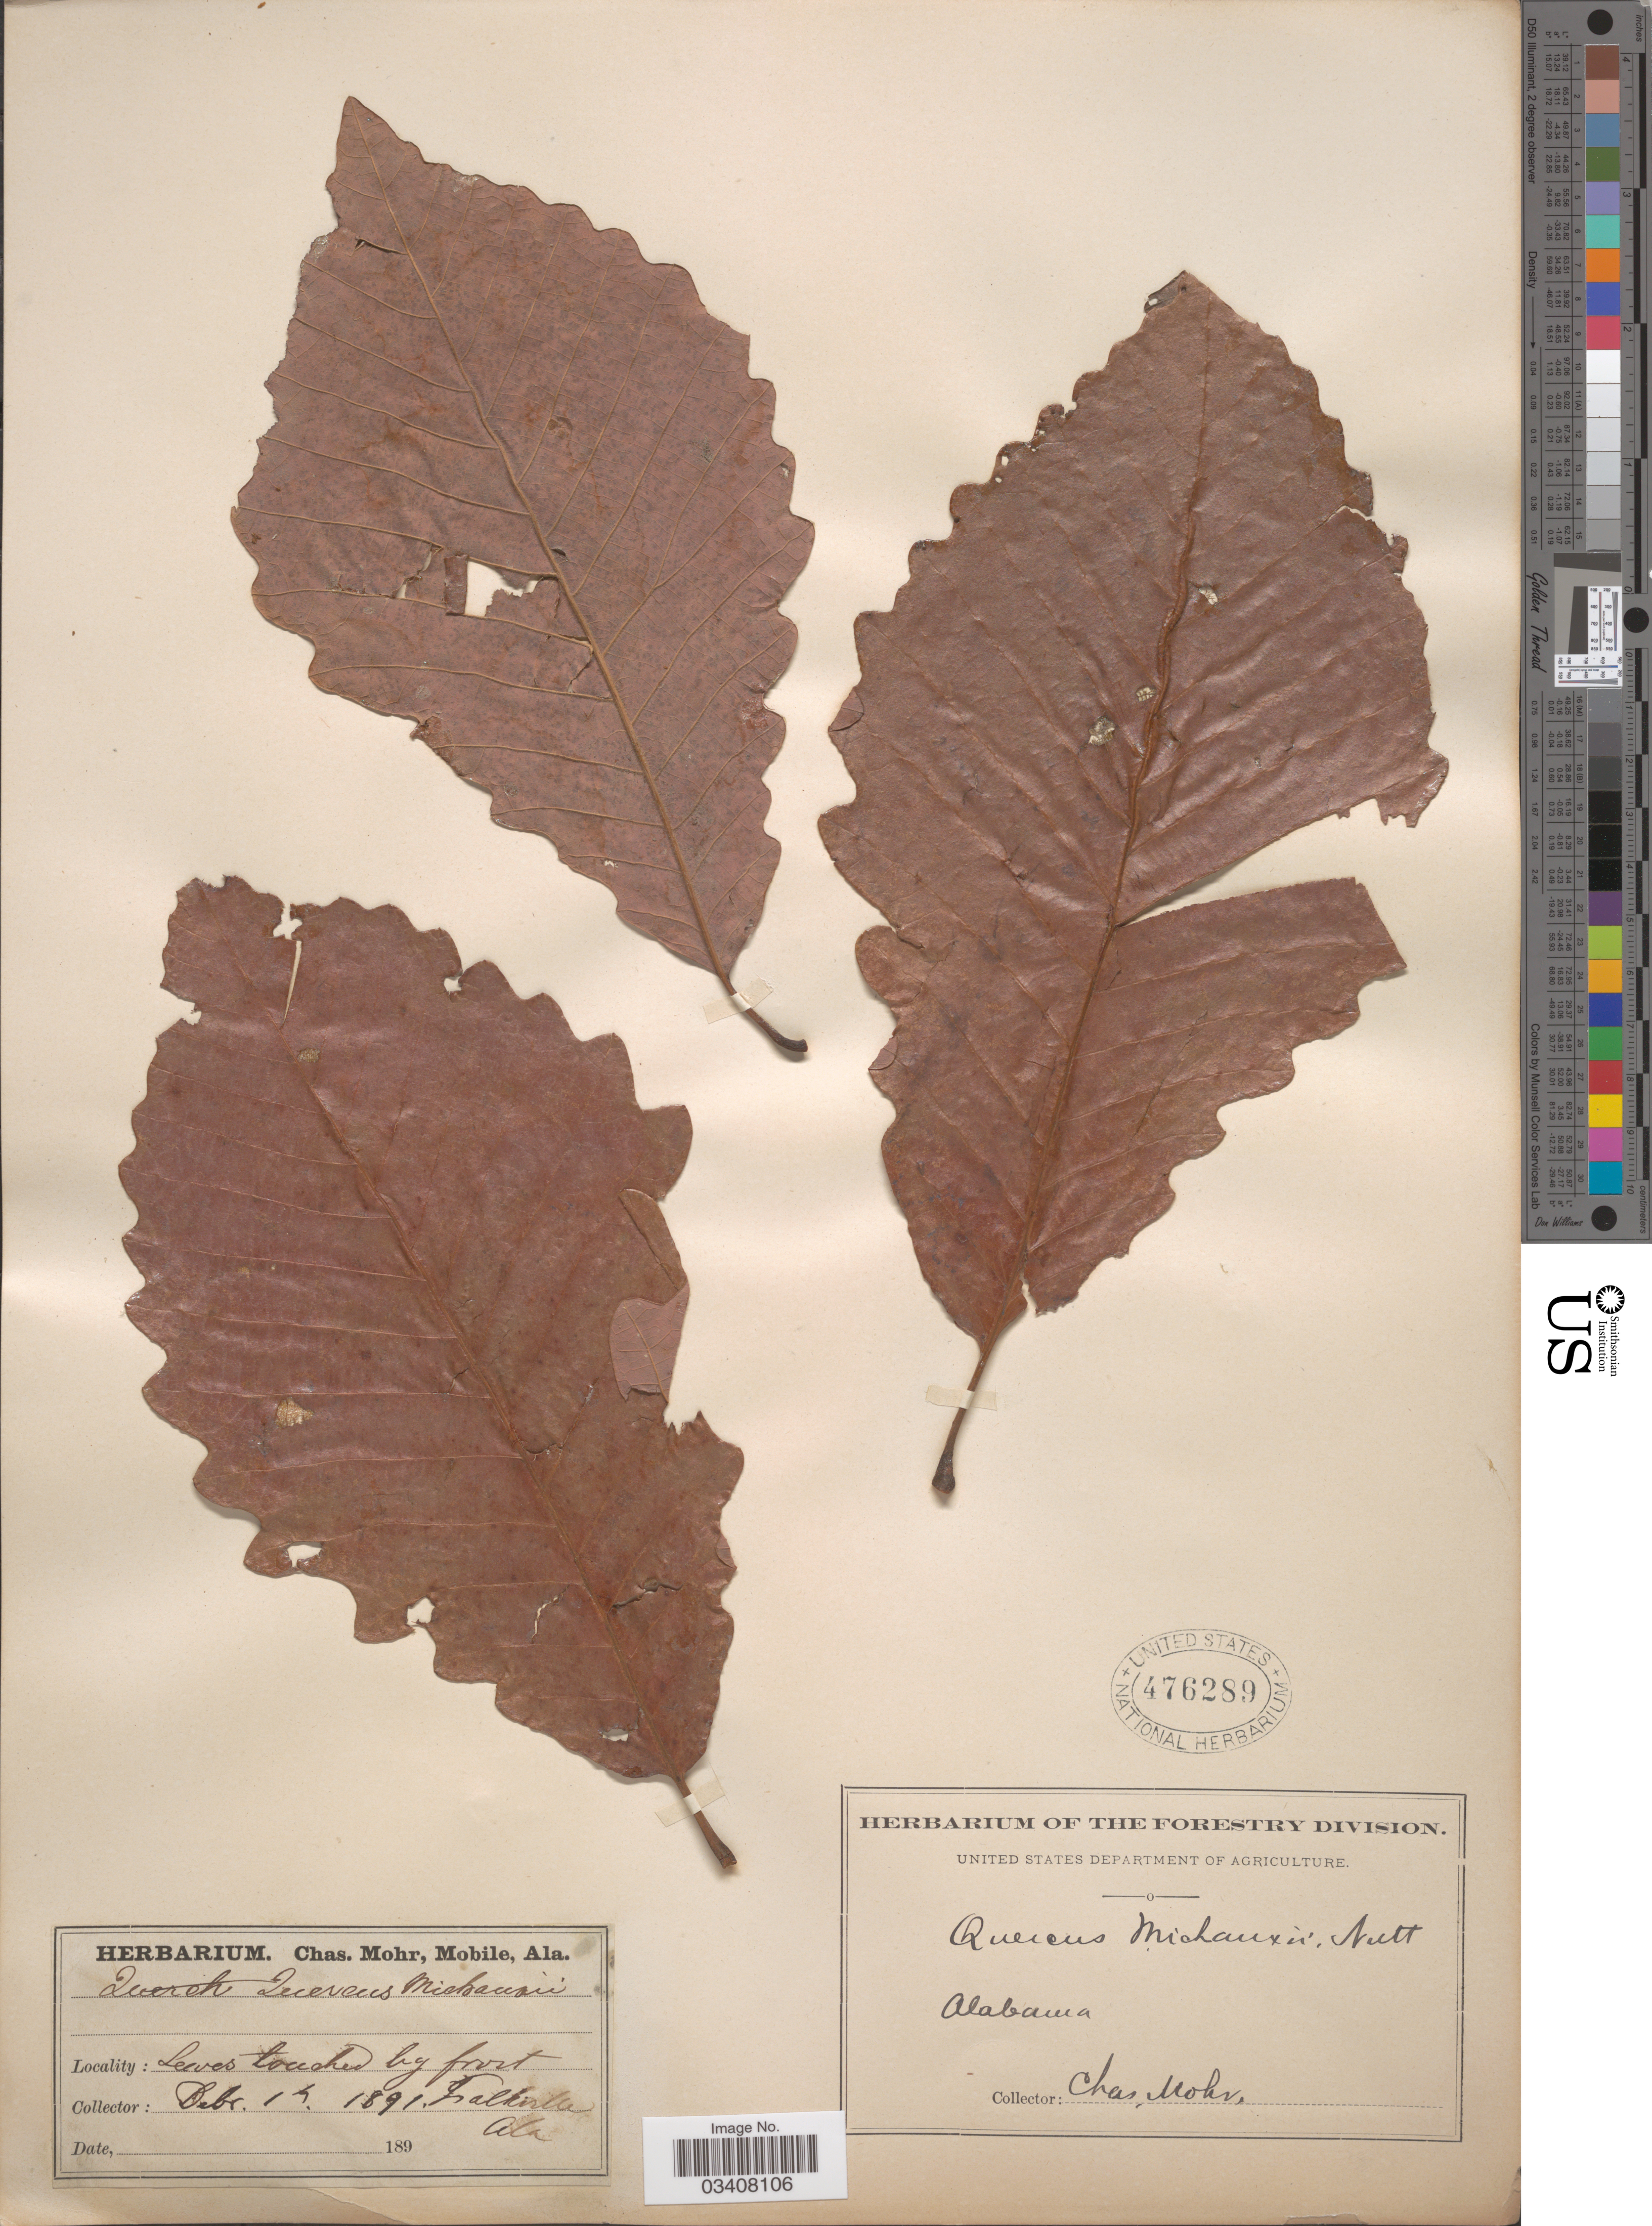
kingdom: Plantae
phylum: Tracheophyta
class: Magnoliopsida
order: Fagales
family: Fagaceae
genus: Quercus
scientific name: Quercus prinus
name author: L.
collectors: Mohr, C. T. (herbarium)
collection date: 1891-12-01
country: United States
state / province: Alabama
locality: Falkville.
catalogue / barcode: US 476289